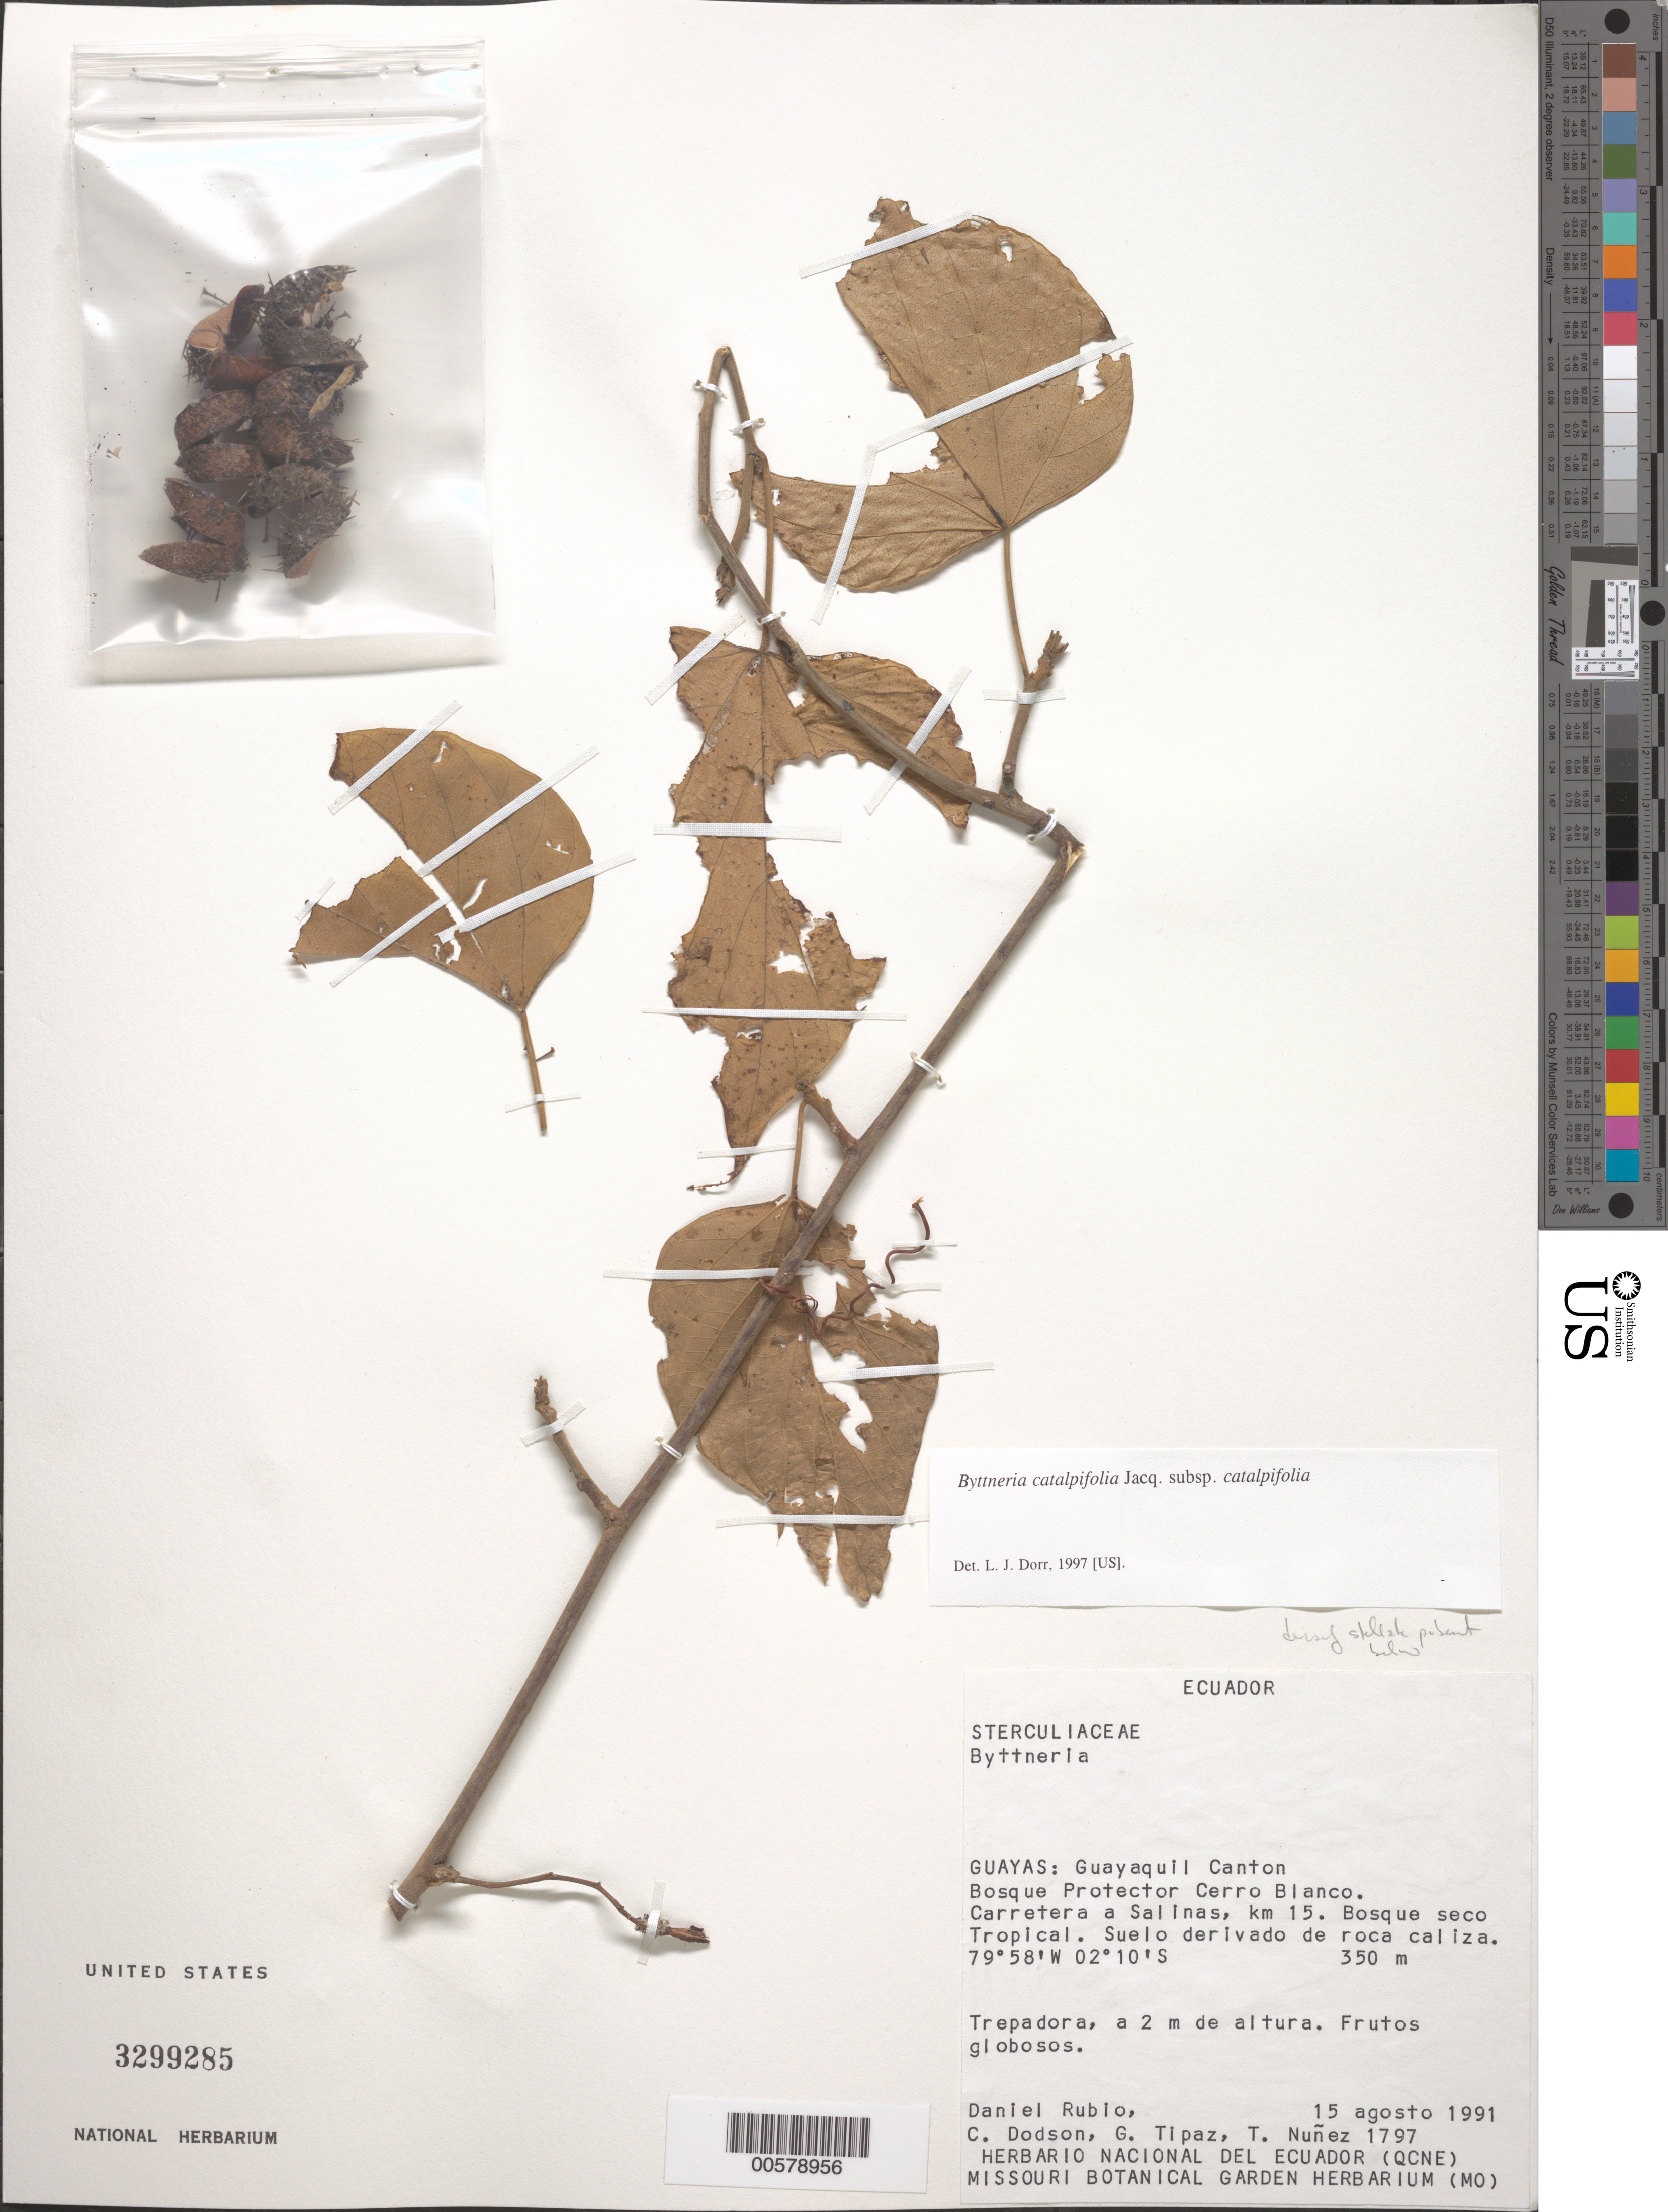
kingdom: Plantae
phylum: Tracheophyta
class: Magnoliopsida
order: Malvales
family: Malvaceae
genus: Byttneria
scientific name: Byttneria catalpifolia subsp. catalpifolia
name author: Jacq.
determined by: Dorr, L. J., (BOT), Smithsonian Institution - National Museum of Natural History (UNITED STATES)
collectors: D. Rubio, C. Dodson, G. Tipaz & T. Núñez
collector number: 1797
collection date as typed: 15 Aug 1991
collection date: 1991-08-15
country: Ecuador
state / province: Guayas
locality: Guayaquil Cantón. Bosque Protector Cerro Blanco. Carretera a Salinas, km 15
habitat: Bosque seco Tropical, suelo derivado de roca caliza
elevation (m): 350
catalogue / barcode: US 3299285